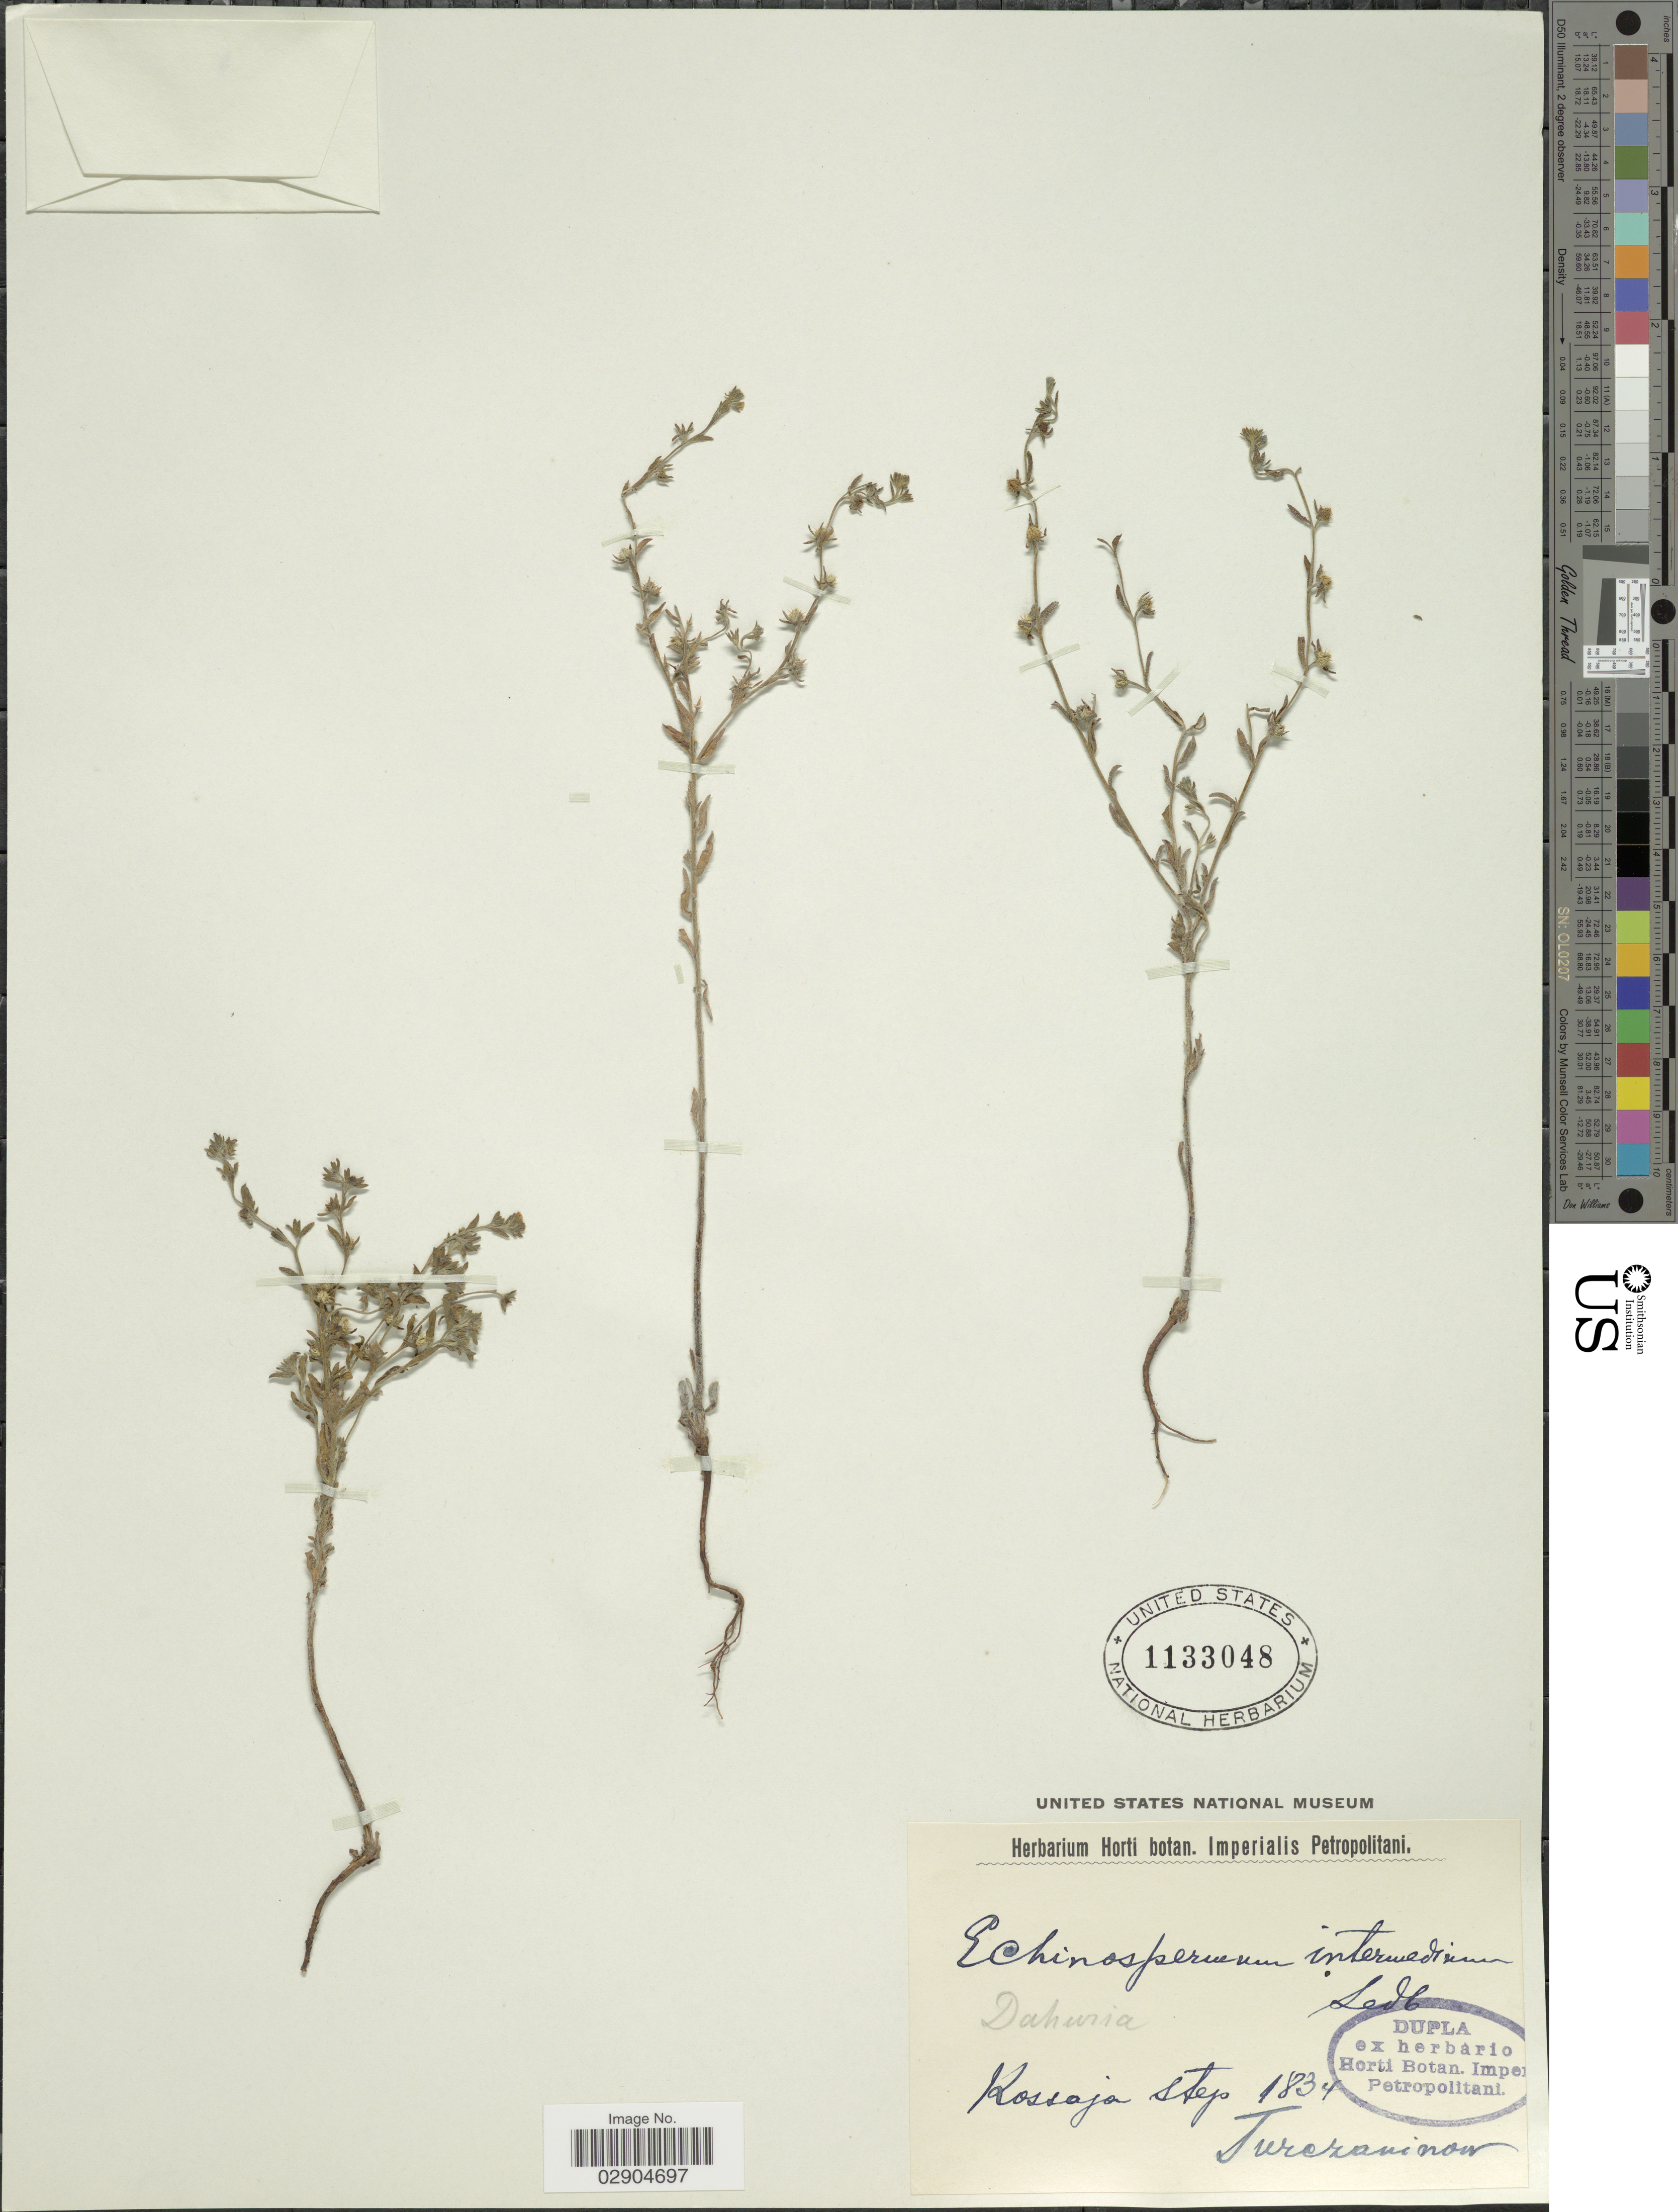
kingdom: Plantae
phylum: Tracheophyta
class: Magnoliopsida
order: Boraginales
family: Boraginaceae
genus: Lappula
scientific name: Lappula intermedia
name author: (Ledeb.) Popov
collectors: Turczaninow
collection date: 1834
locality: Kossaja Step.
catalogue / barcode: US 1133048